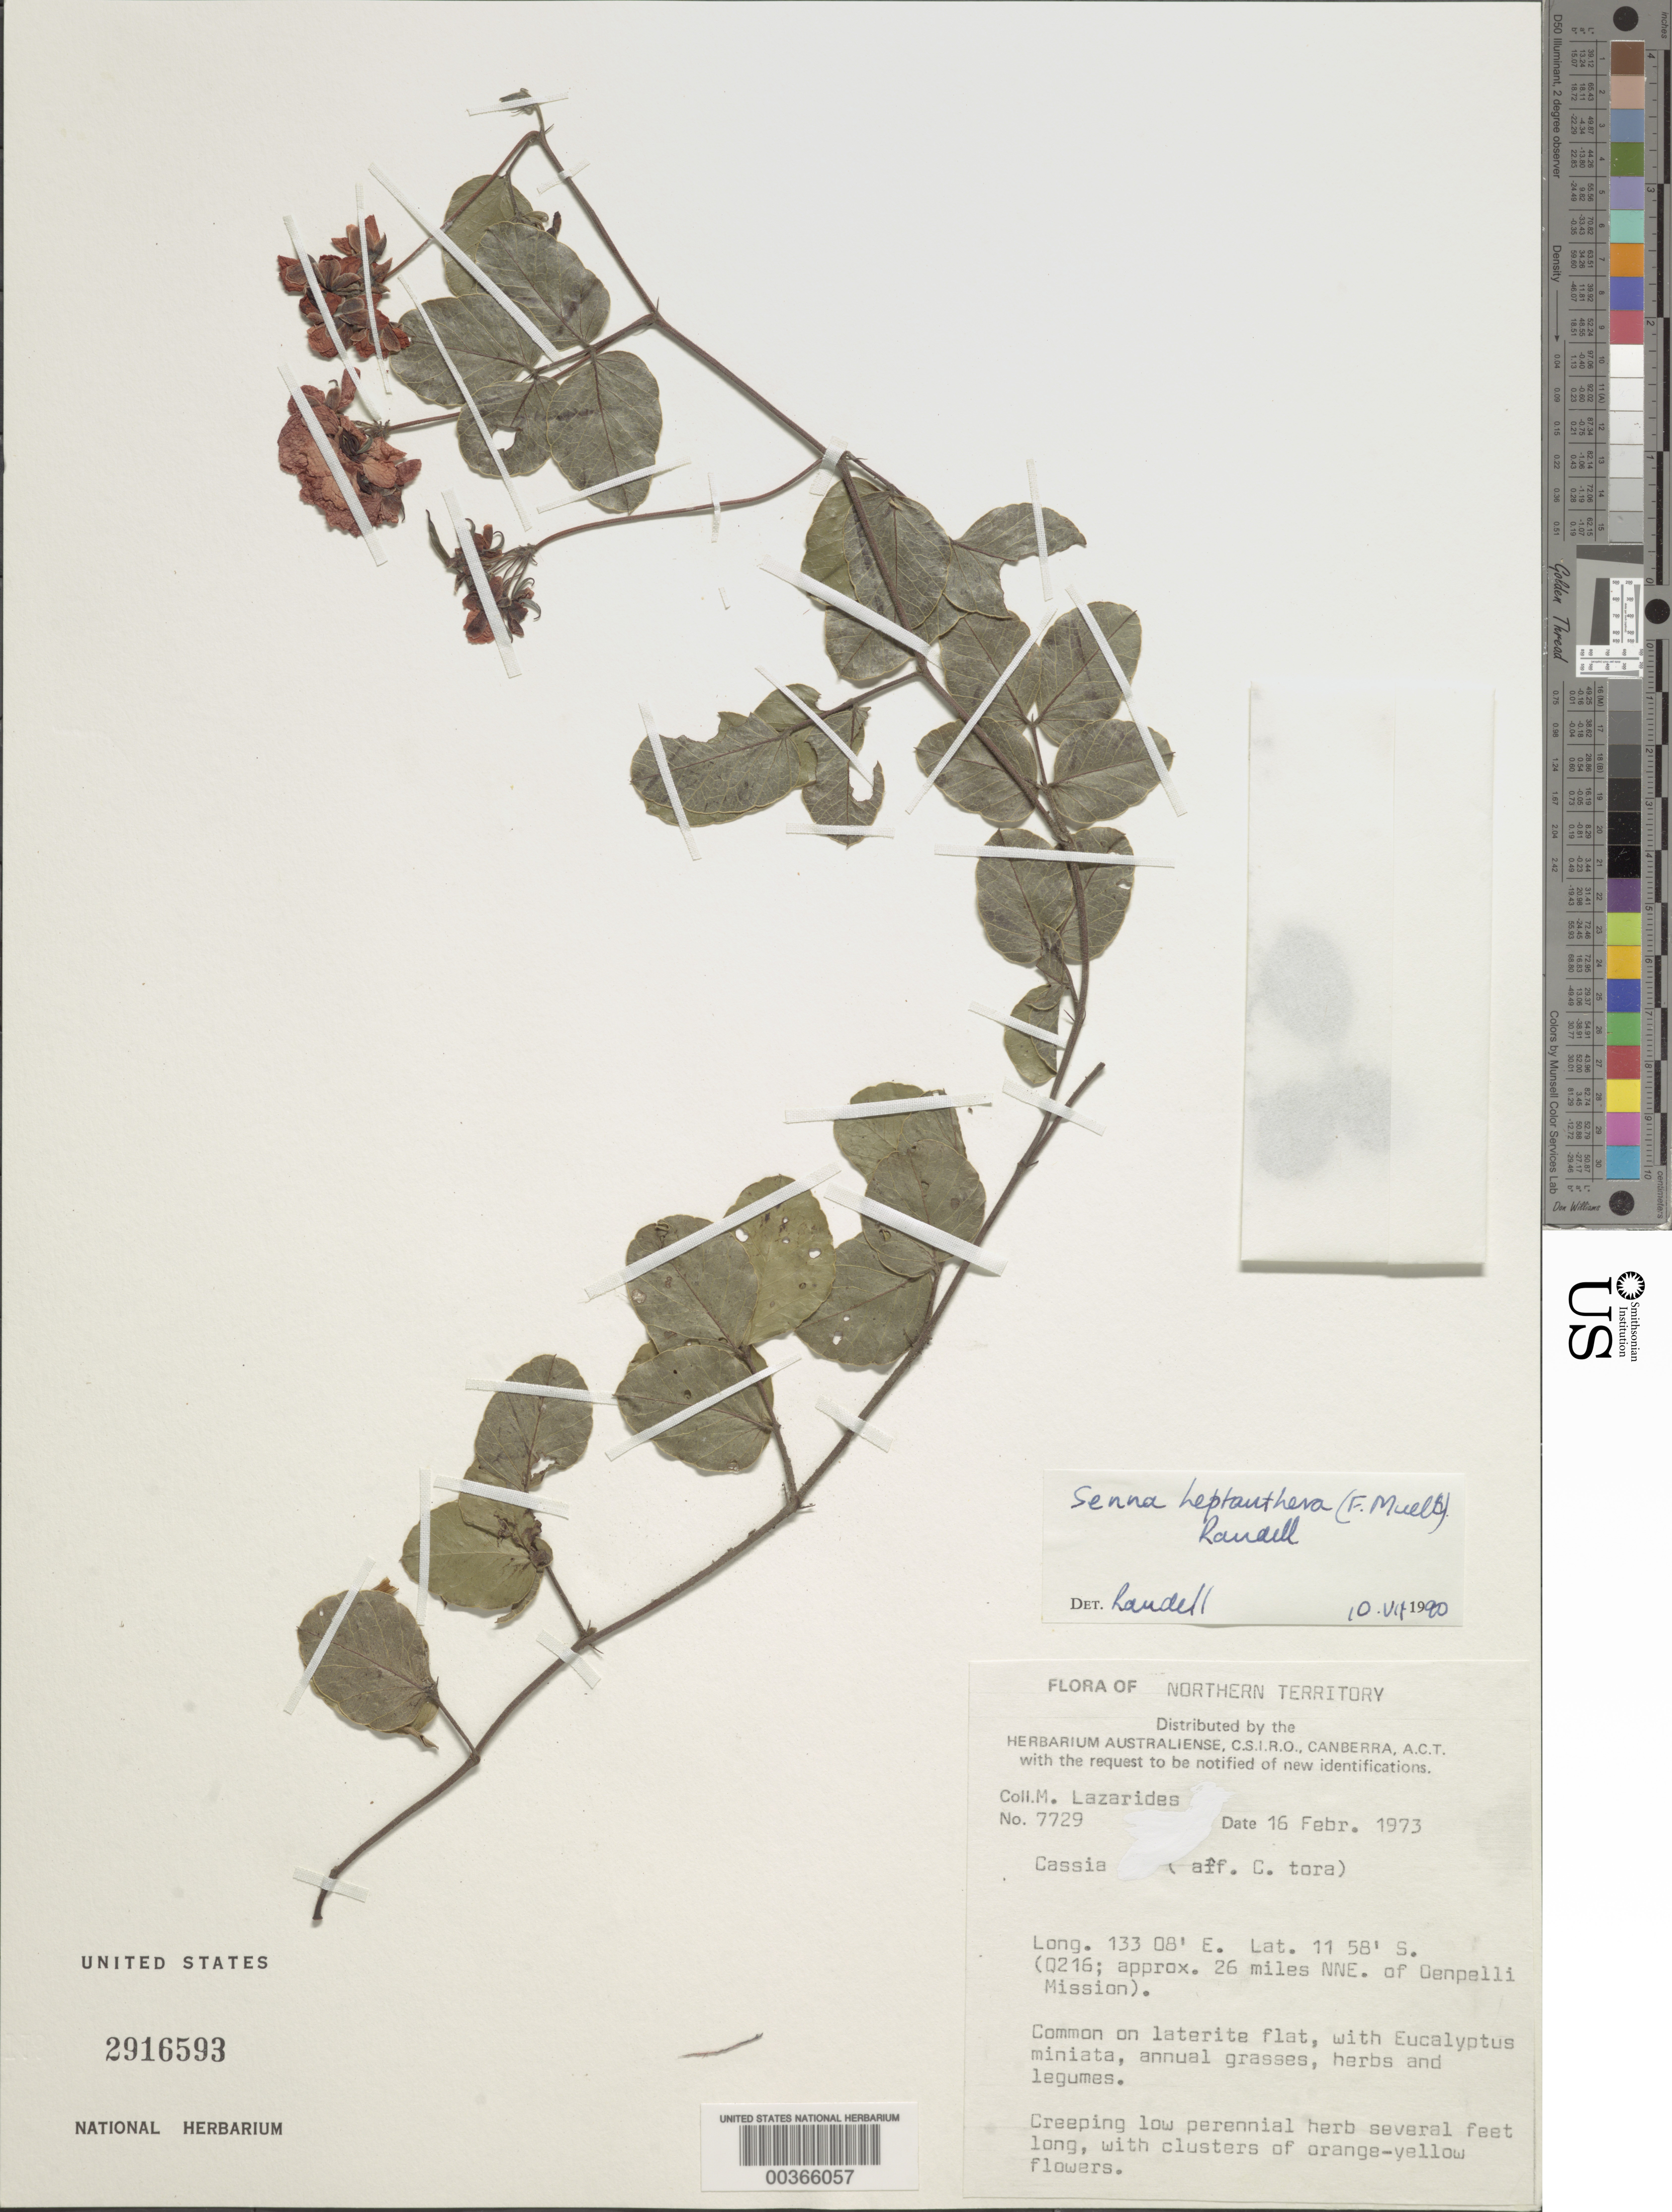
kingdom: Plantae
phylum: Tracheophyta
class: Magnoliopsida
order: Fabales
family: Fabaceae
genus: Cassia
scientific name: Cassia heptanthera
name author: F. Muell.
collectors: M. Lazarides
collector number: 7729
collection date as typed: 16 Feb 1973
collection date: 1973-02-16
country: Australia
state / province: Northern Territory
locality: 26 mi nne of oenpelli mission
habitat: On laterite flat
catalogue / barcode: US 2916593